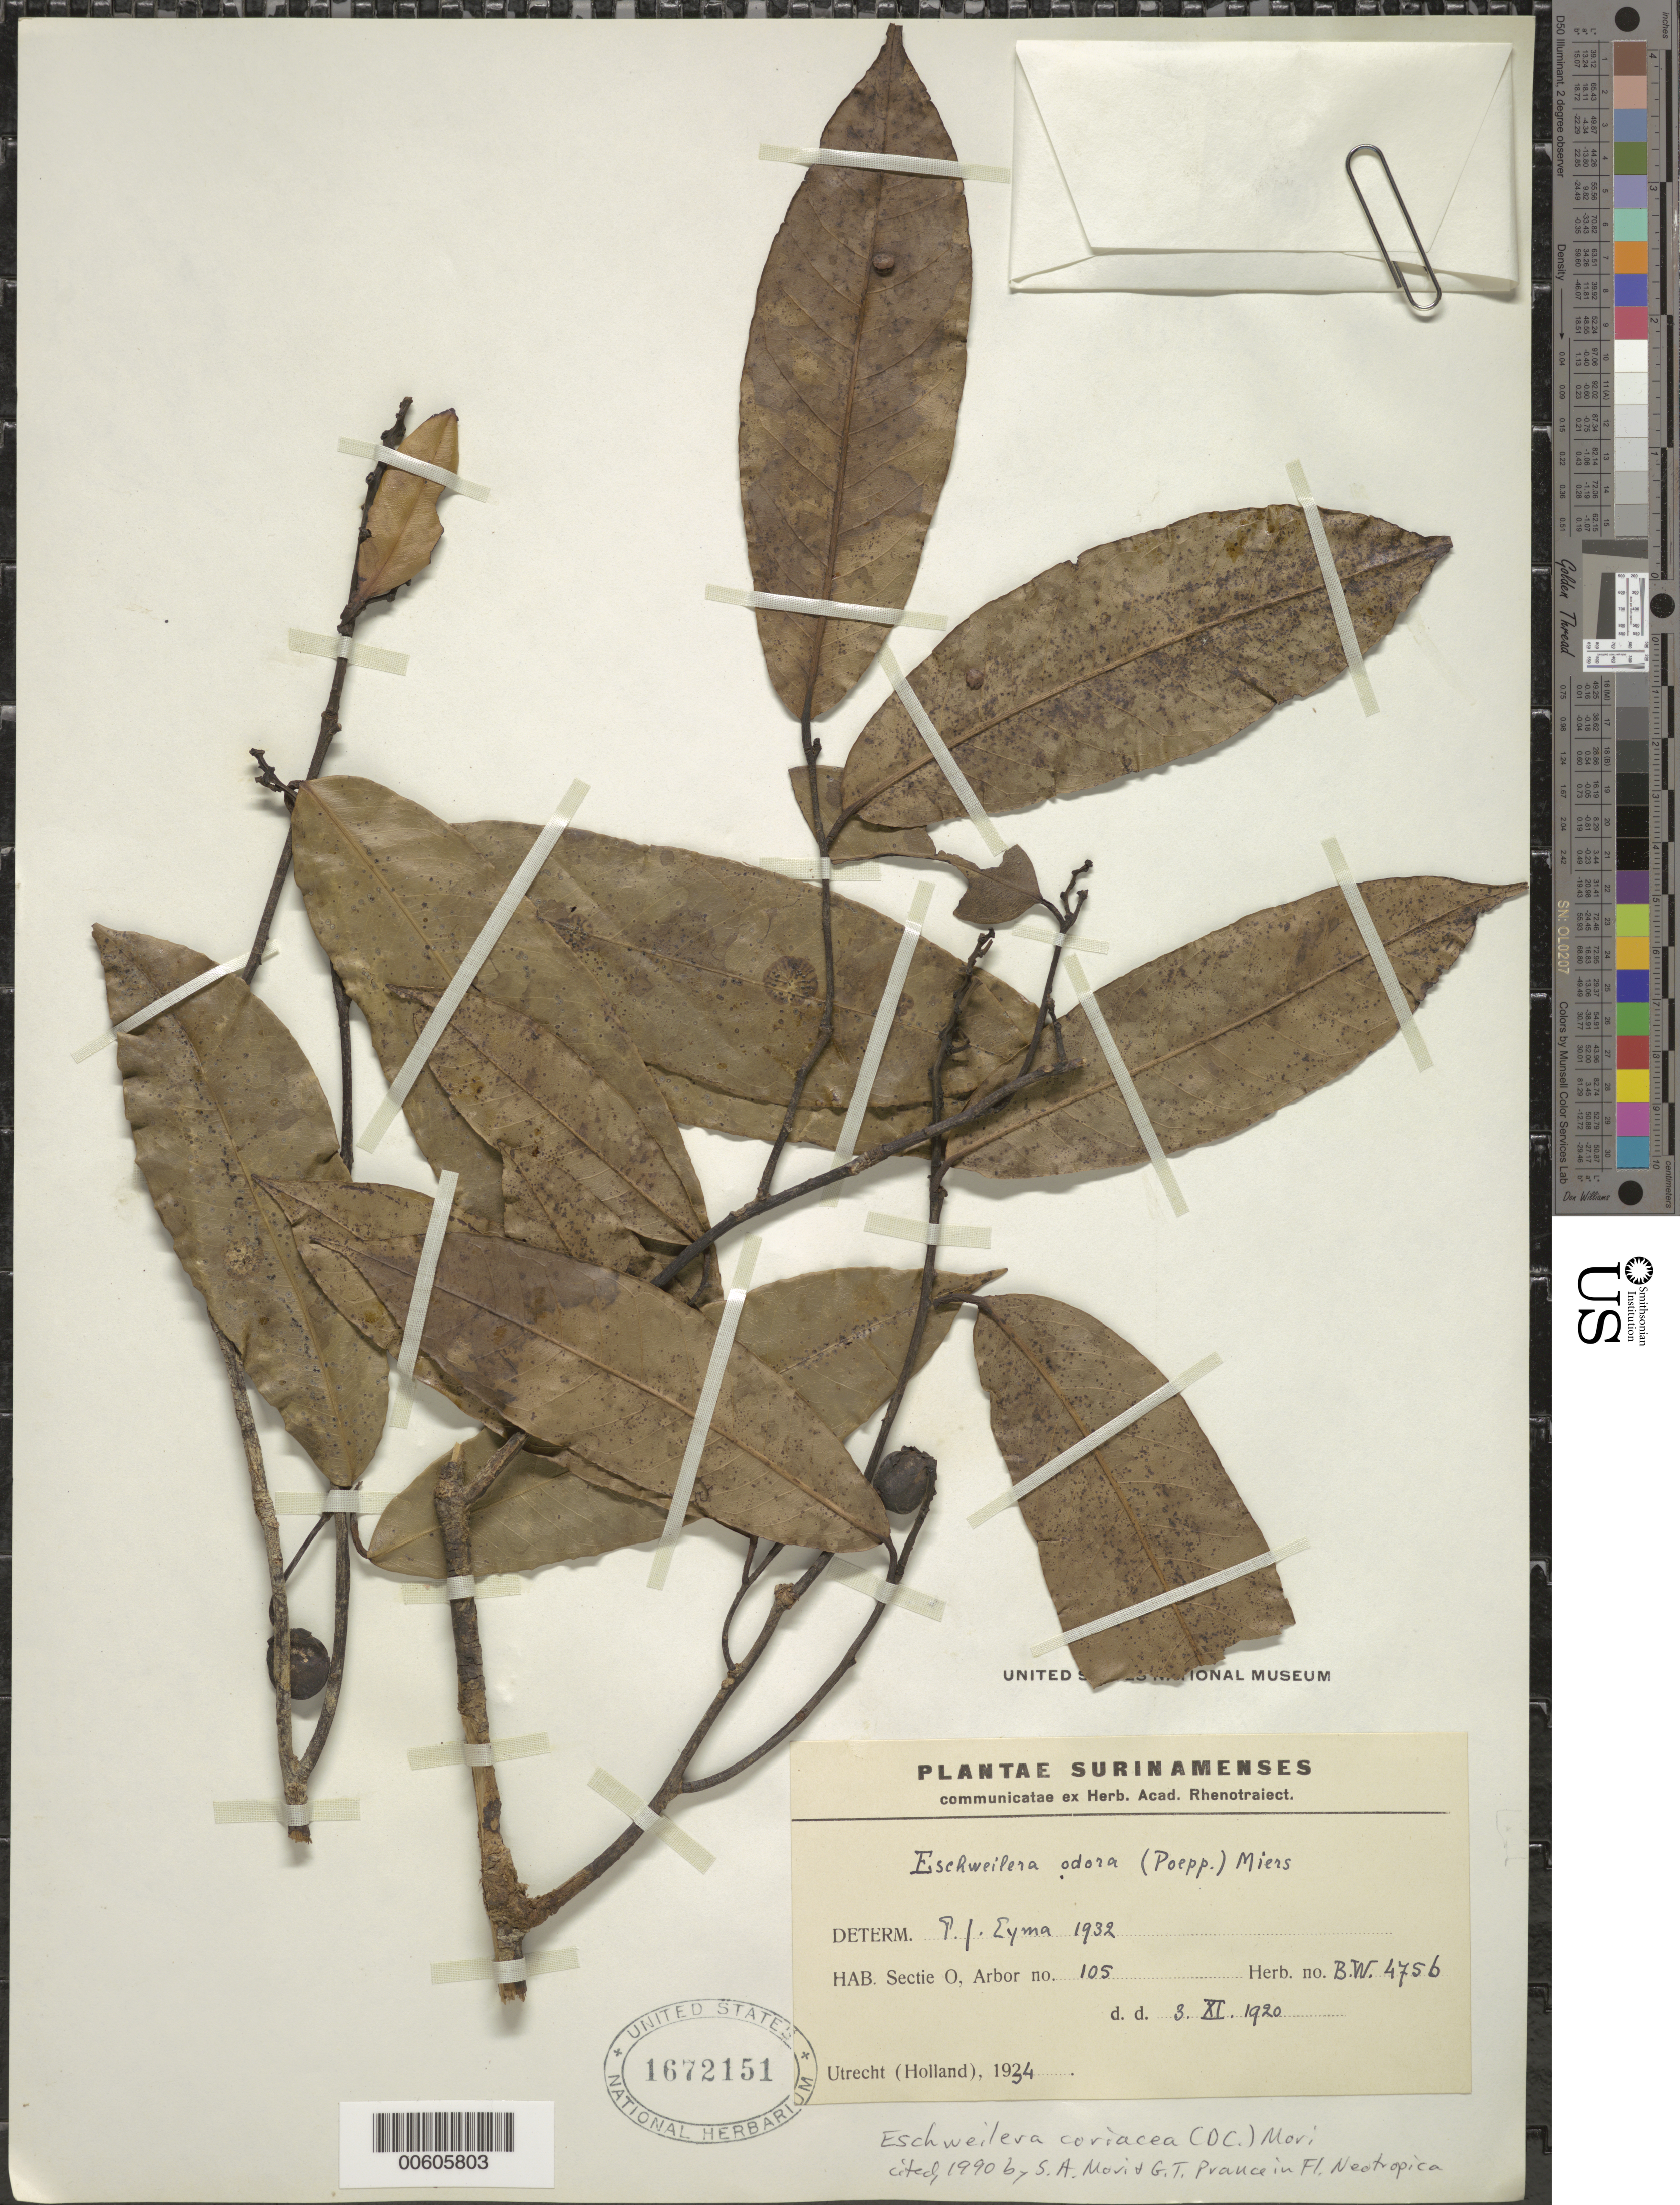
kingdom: Plantae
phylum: Tracheophyta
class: Magnoliopsida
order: Ericales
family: Lecythidaceae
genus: Eschweilera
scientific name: Eschweilera coriacea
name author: (DC.) S.A. Mori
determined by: Mori, Scott A.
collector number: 4756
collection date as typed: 3-Nov-20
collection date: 1920-11-03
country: Suriname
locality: Sectie O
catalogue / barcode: US 1672151